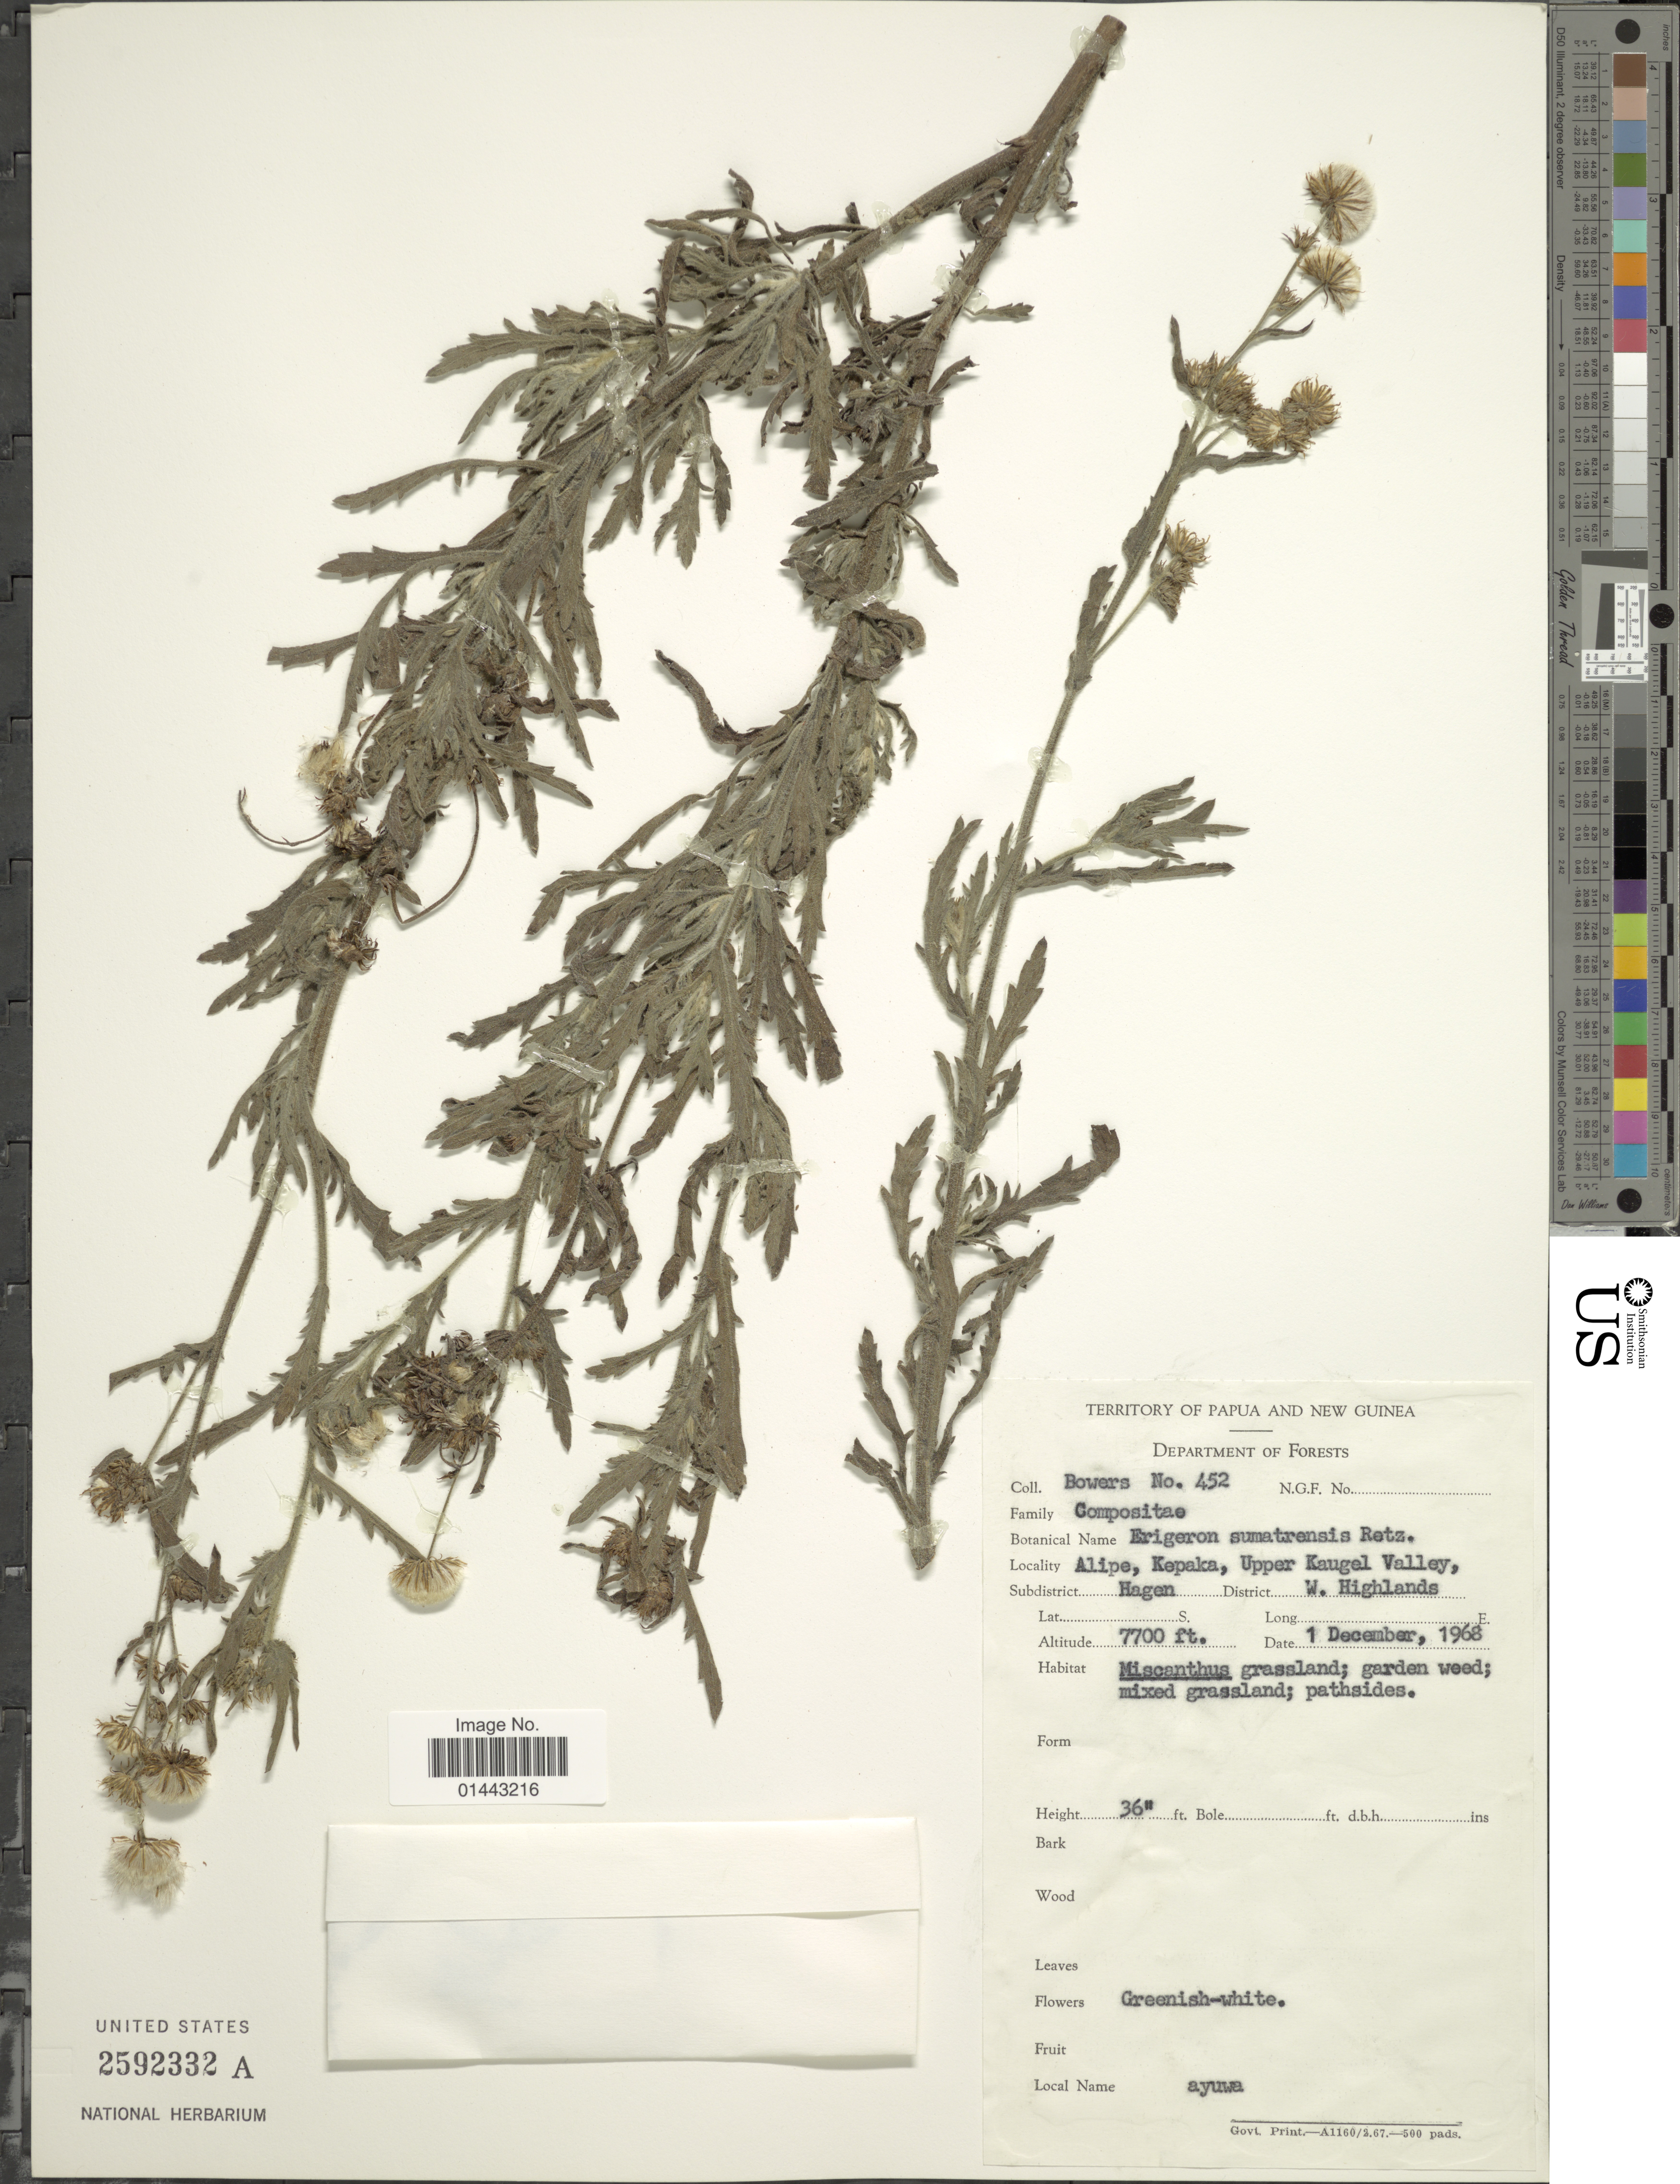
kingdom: Plantae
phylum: Tracheophyta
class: Magnoliopsida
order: Asterales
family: Asteraceae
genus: Erigeron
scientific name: Erigeron sumatrensis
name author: Retz.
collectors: -. Bowers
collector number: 452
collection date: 1968-12-01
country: Papua New Guinea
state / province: Western Highlands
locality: Papua and New Guinea, Department of Forests, Alipe, Kepaka, Upper Kaugel Valley, Subdistrict Hagan.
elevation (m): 2347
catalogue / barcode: US 2592332A